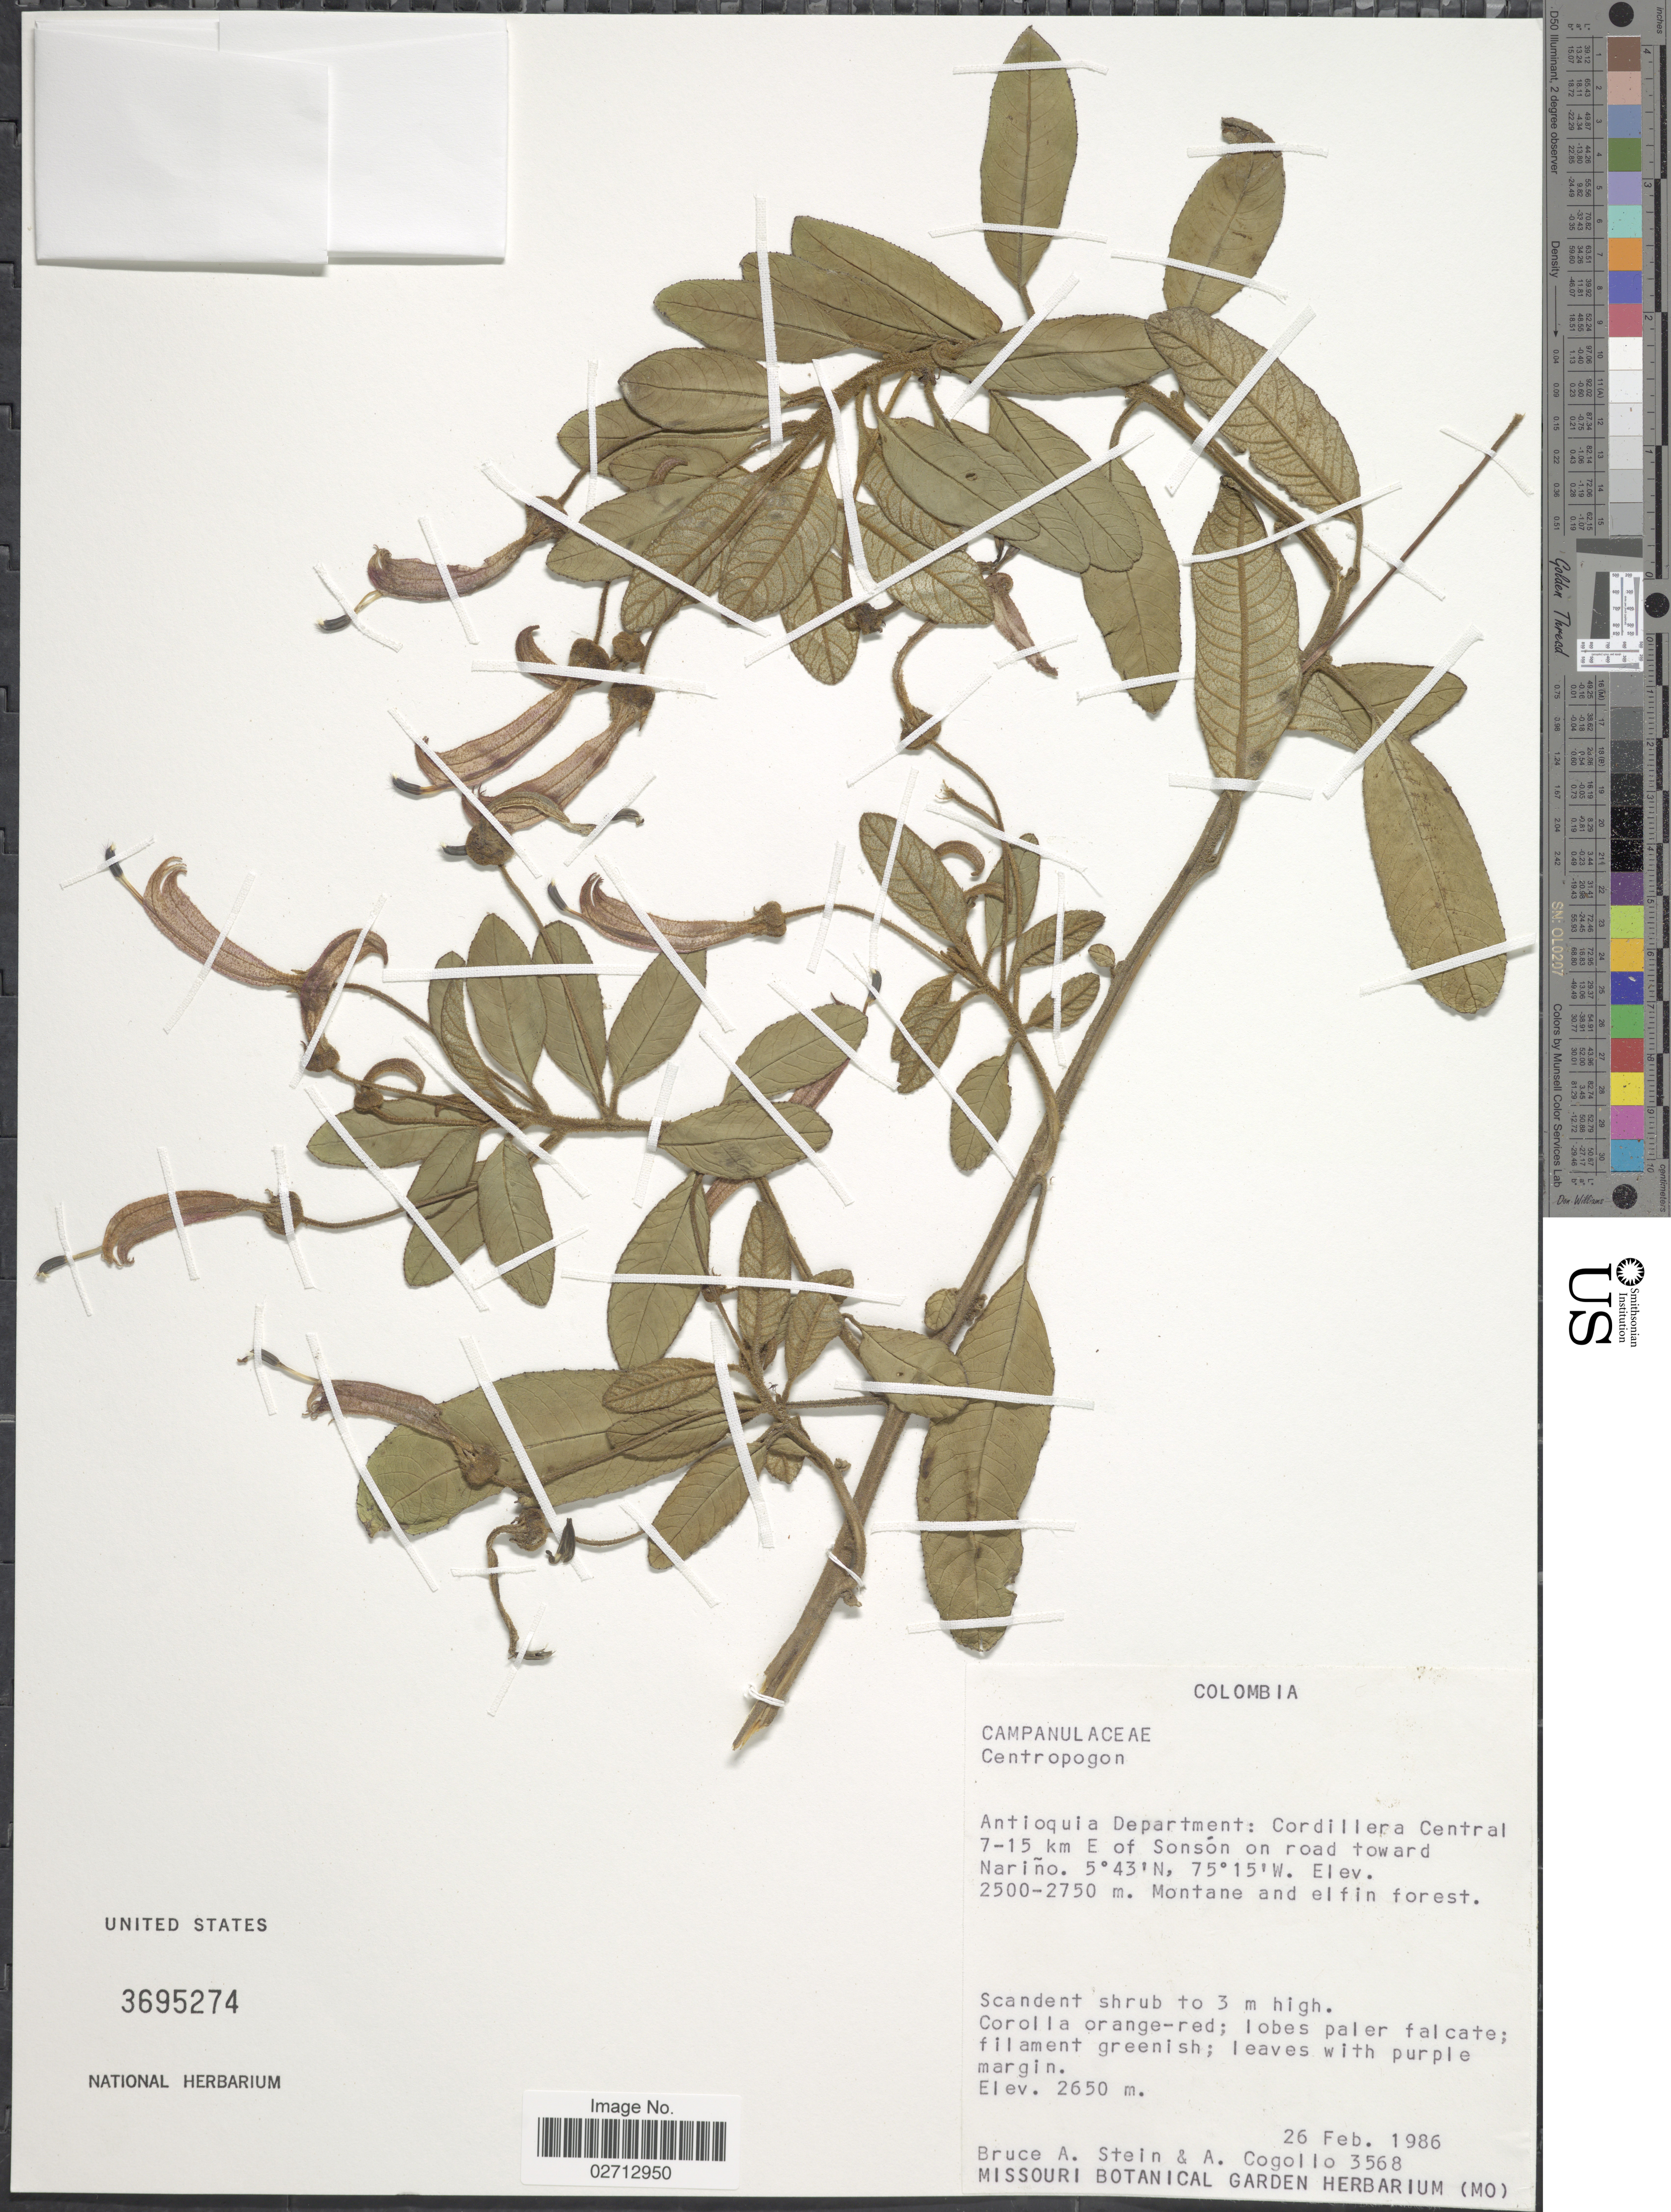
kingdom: Plantae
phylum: Tracheophyta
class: Magnoliopsida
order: Asterales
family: Campanulaceae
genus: Centropogon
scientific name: Centropogon sp.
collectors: B. A. Stein & A. Cogollo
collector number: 3568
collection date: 1986-02-26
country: Colombia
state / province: Antioquia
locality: Cordillera Central 7-15 km E of Sonson on road toward Narino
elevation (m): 2500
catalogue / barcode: US 3695274